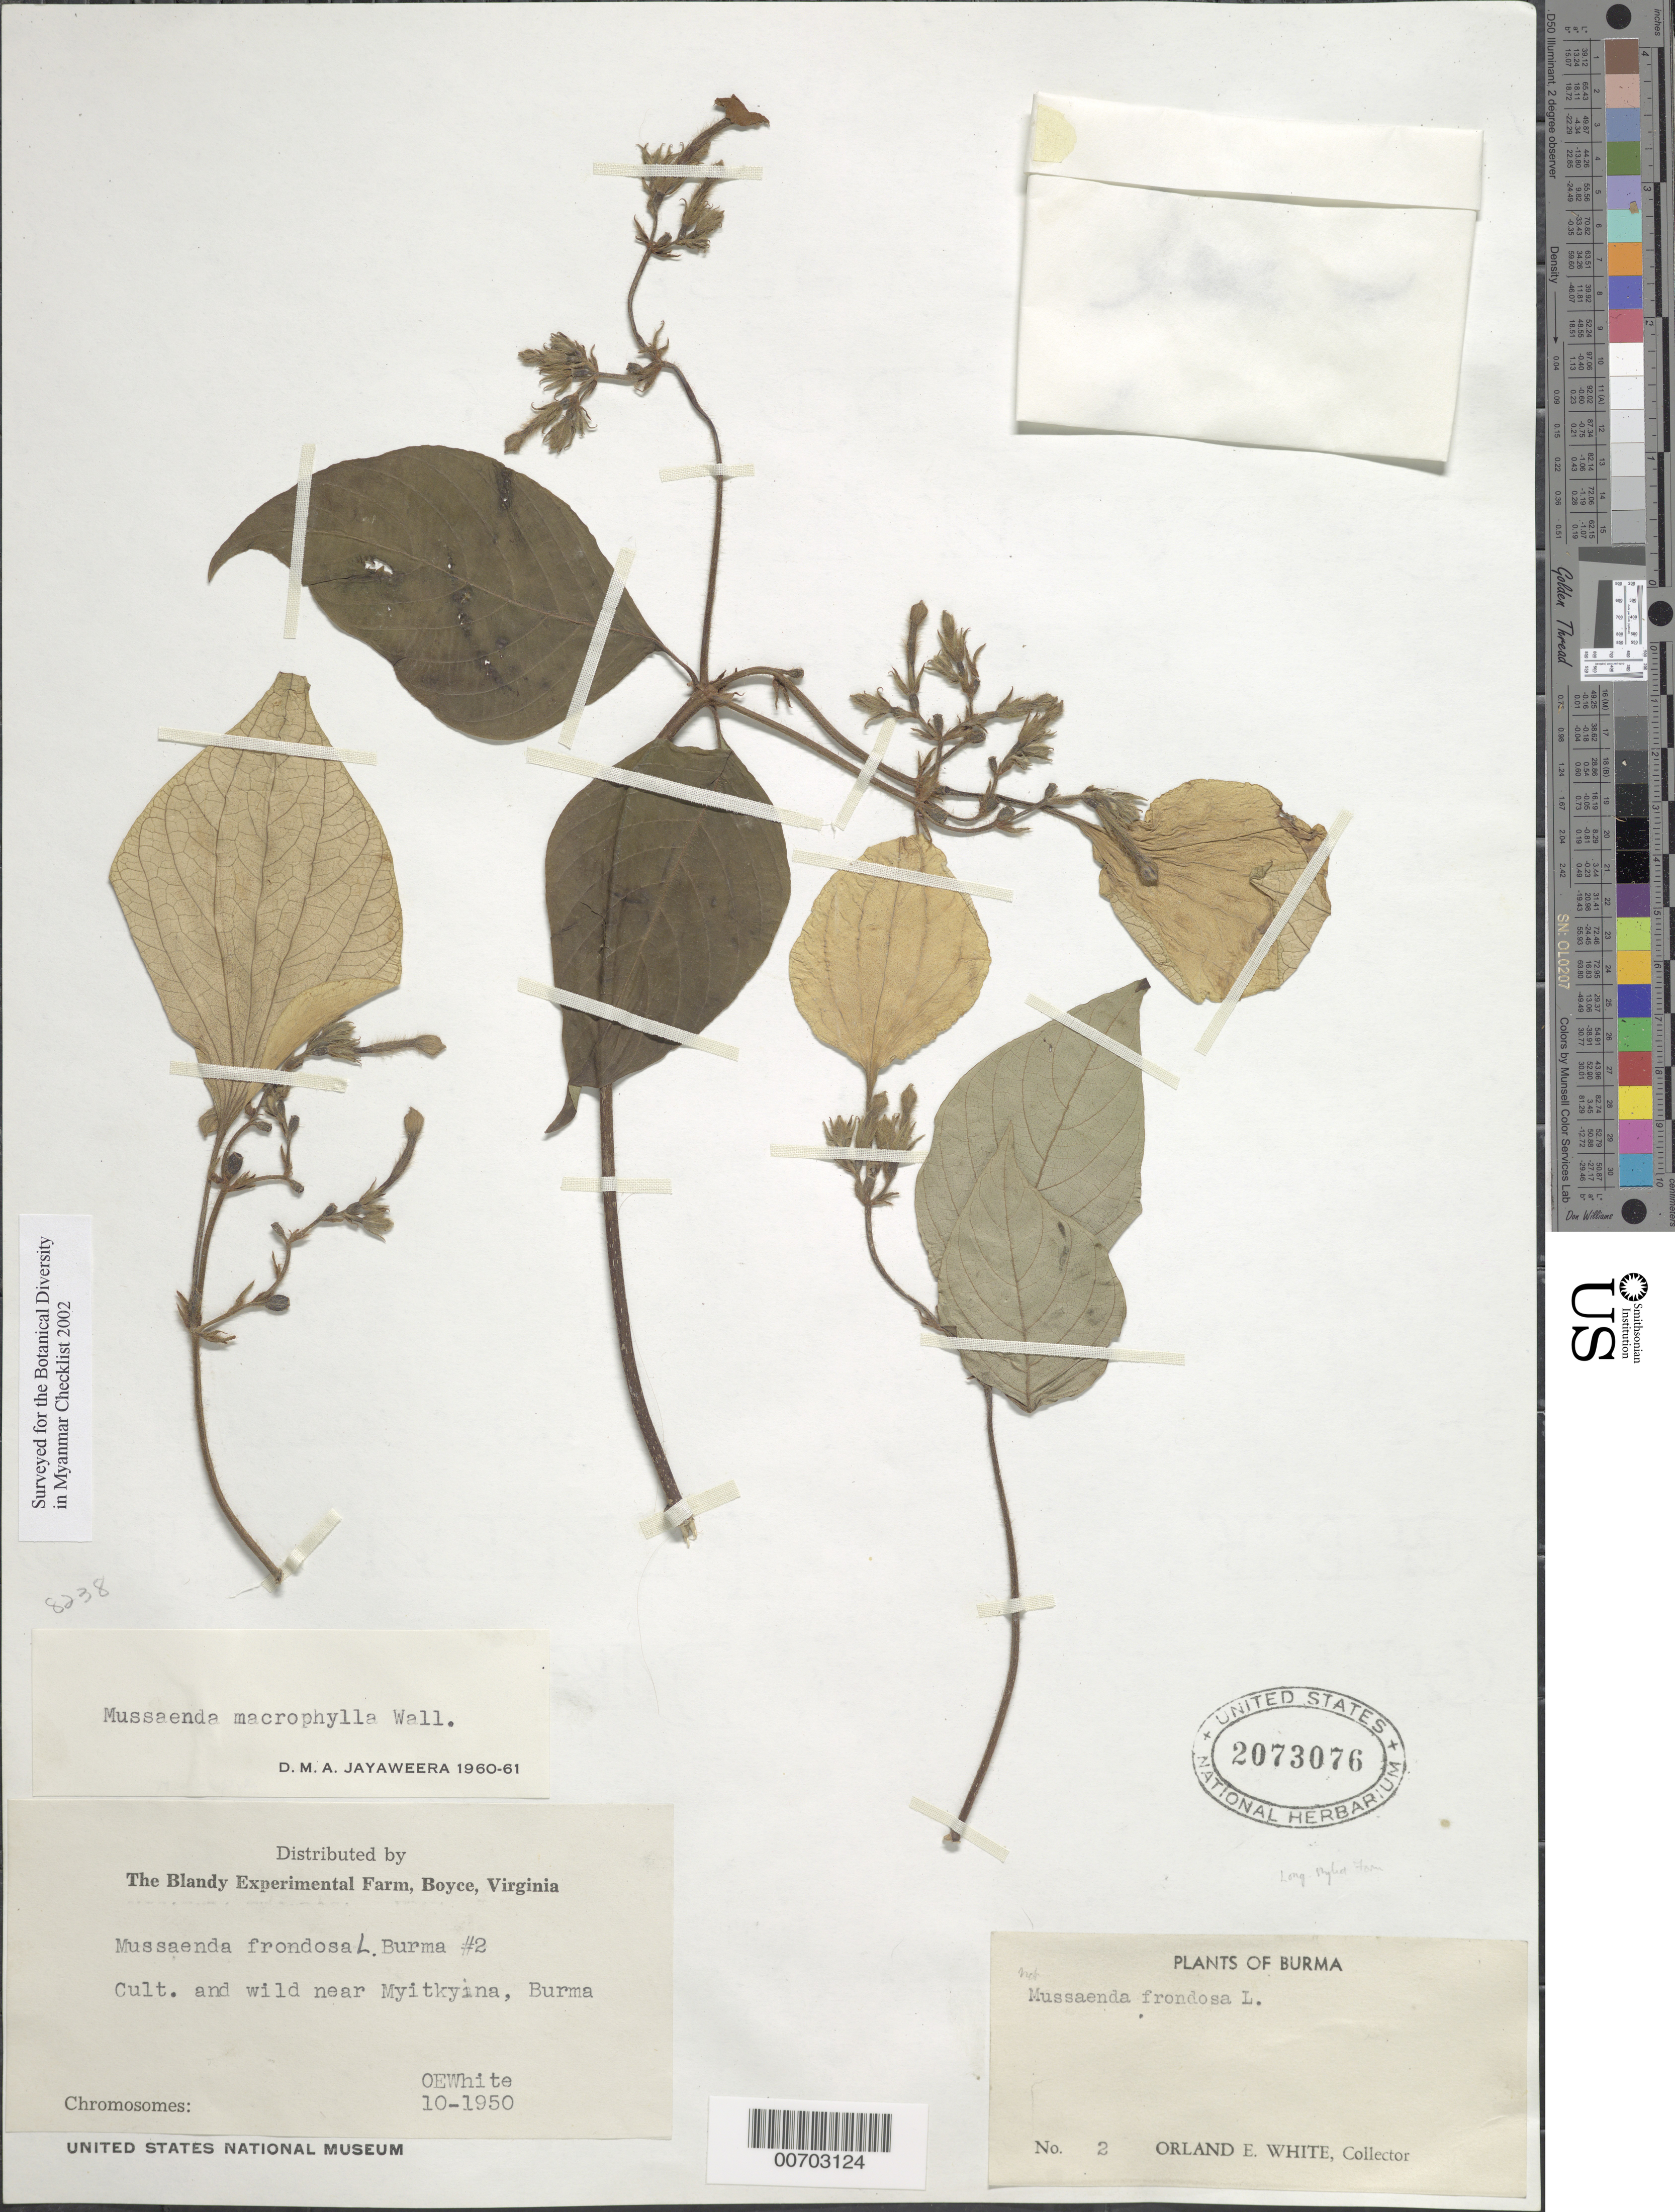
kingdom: Plantae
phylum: Tracheophyta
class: Magnoliopsida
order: Gentianales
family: Rubiaceae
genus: Mussaenda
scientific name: Mussaenda macrophylla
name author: Wall.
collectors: O. E. White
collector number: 2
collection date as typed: Oct 1950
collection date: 1950-10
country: Myanmar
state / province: Kachin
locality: Myitkyina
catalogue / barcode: US 2073076